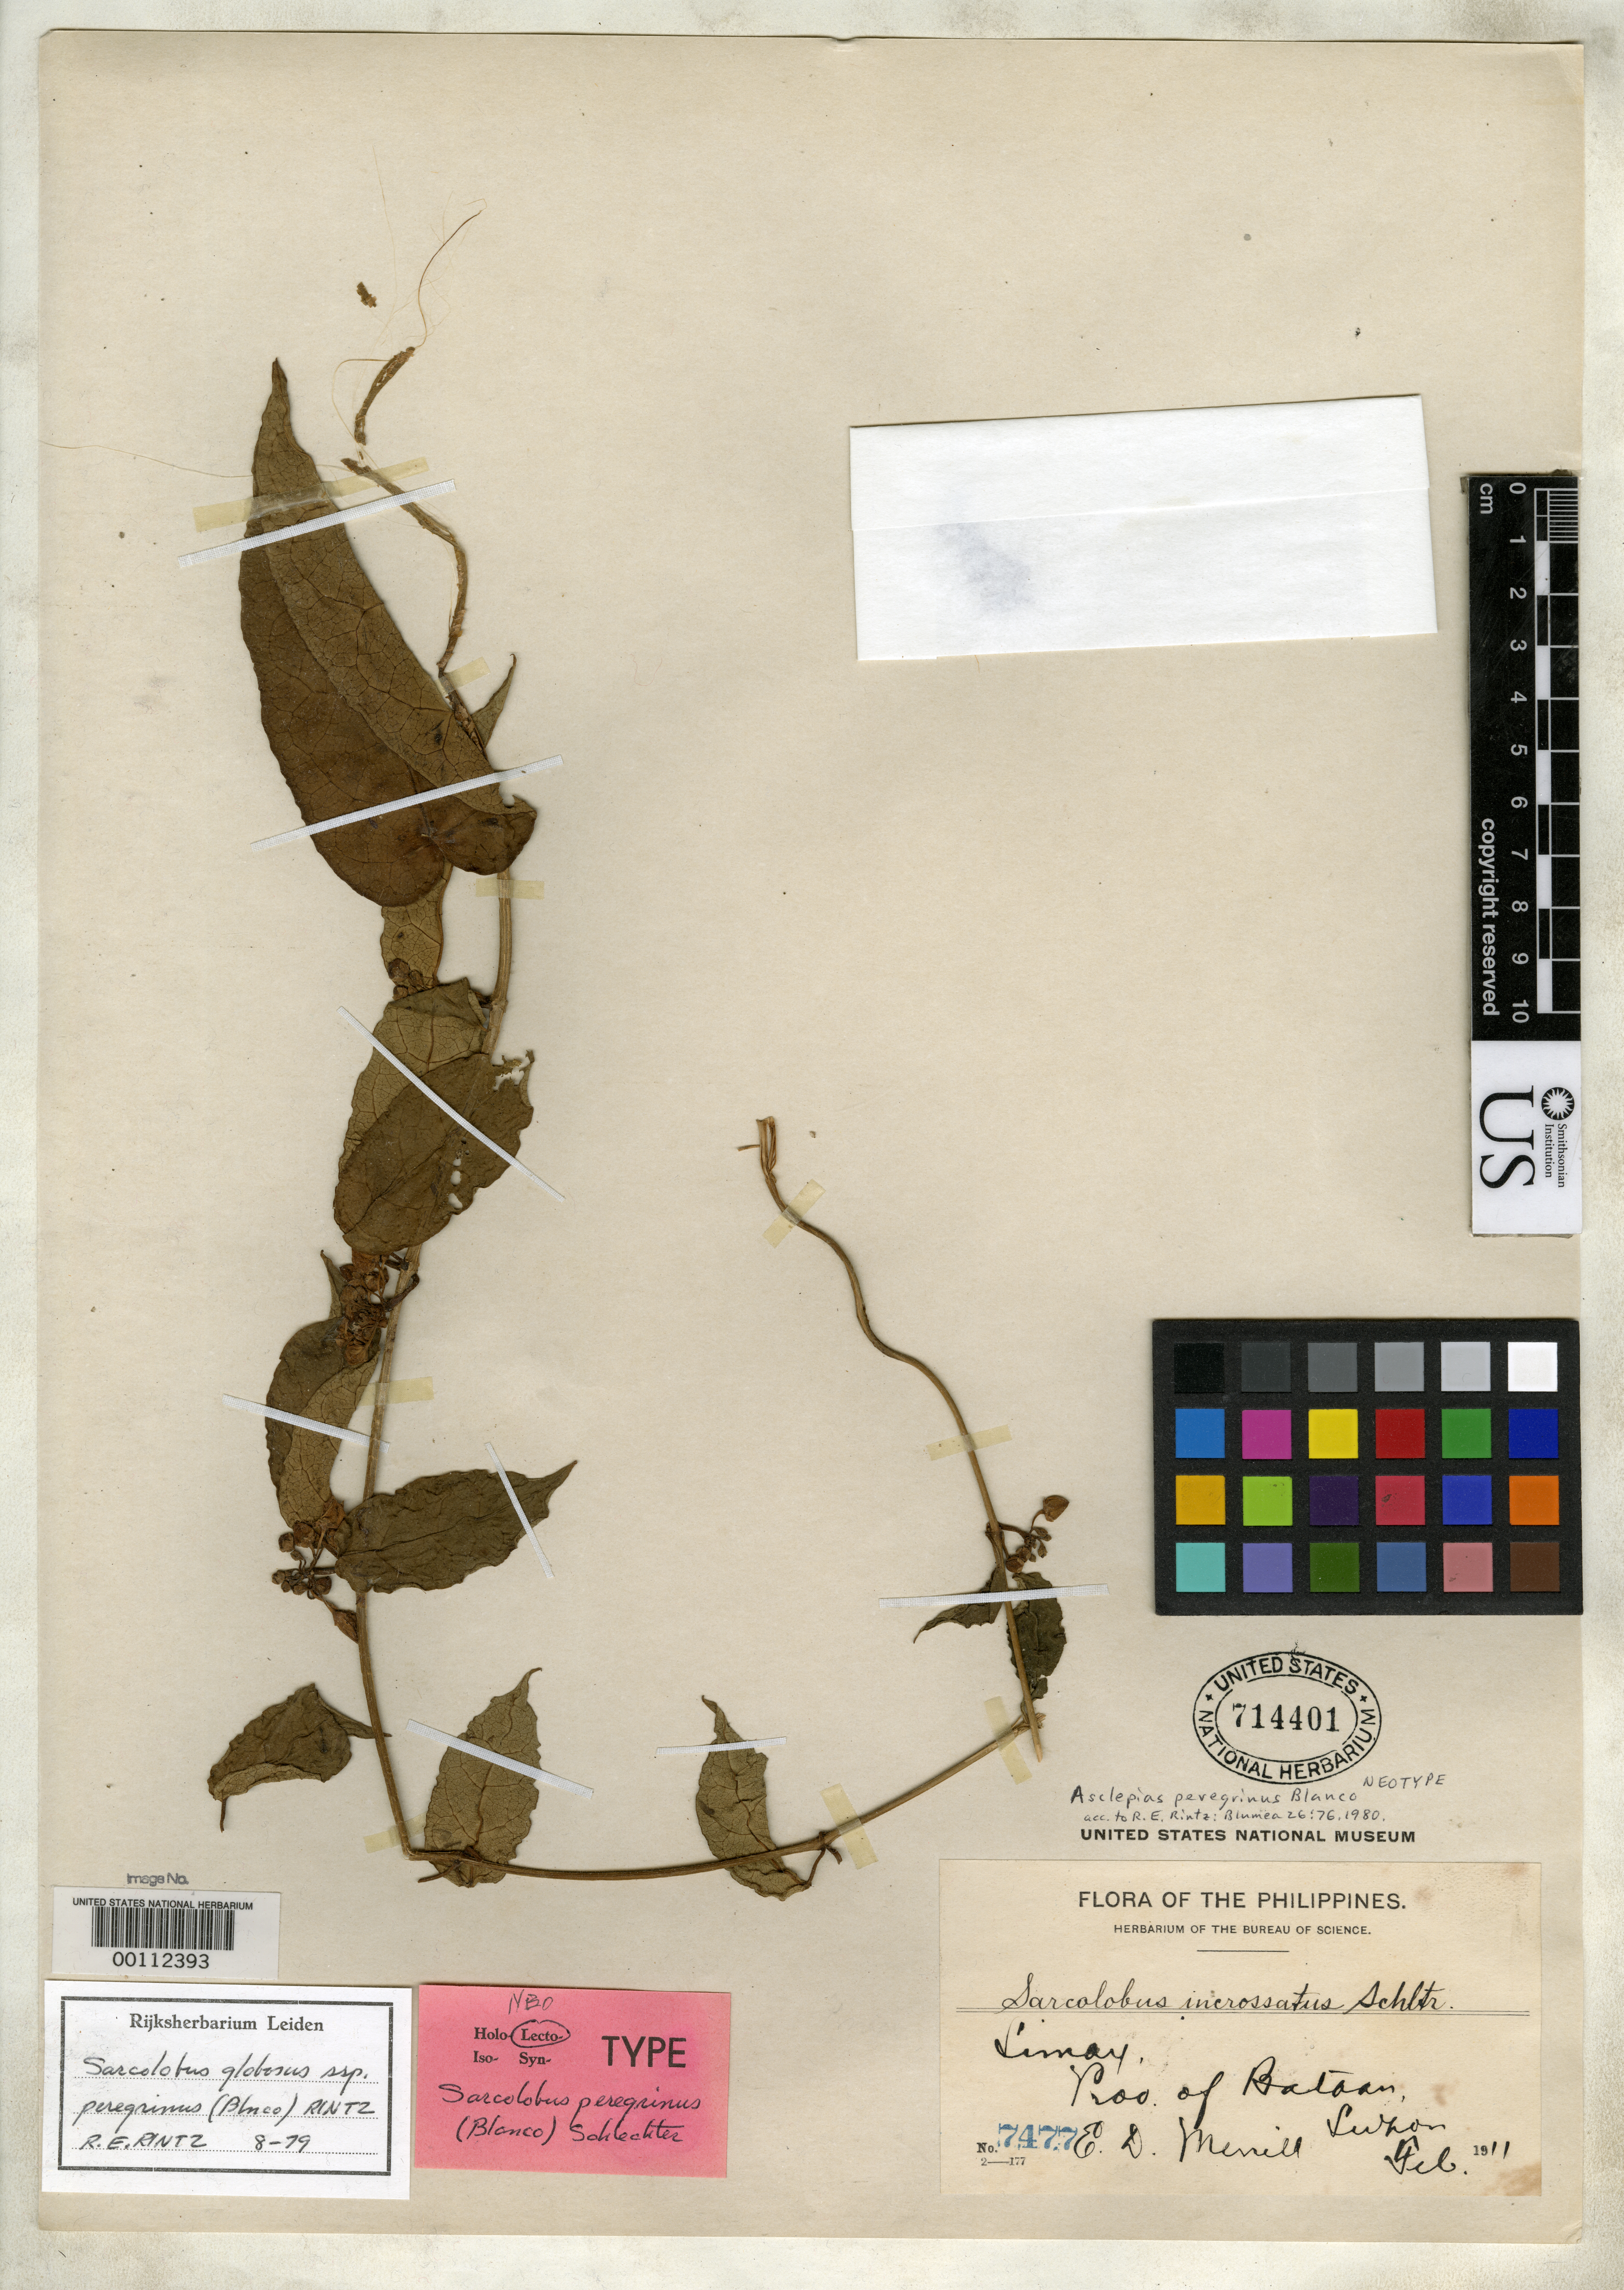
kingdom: Plantae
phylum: Tracheophyta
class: Magnoliopsida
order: Gentianales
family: Apocynaceae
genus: Asclepias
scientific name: Asclepias peregrina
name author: Blanco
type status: Neotype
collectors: E. D. Merrill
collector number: Merrill 07477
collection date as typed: Feb 1911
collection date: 1911-02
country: Philippines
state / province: Central Luzon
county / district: Bataan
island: Luzon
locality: Limay.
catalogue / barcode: US 714401